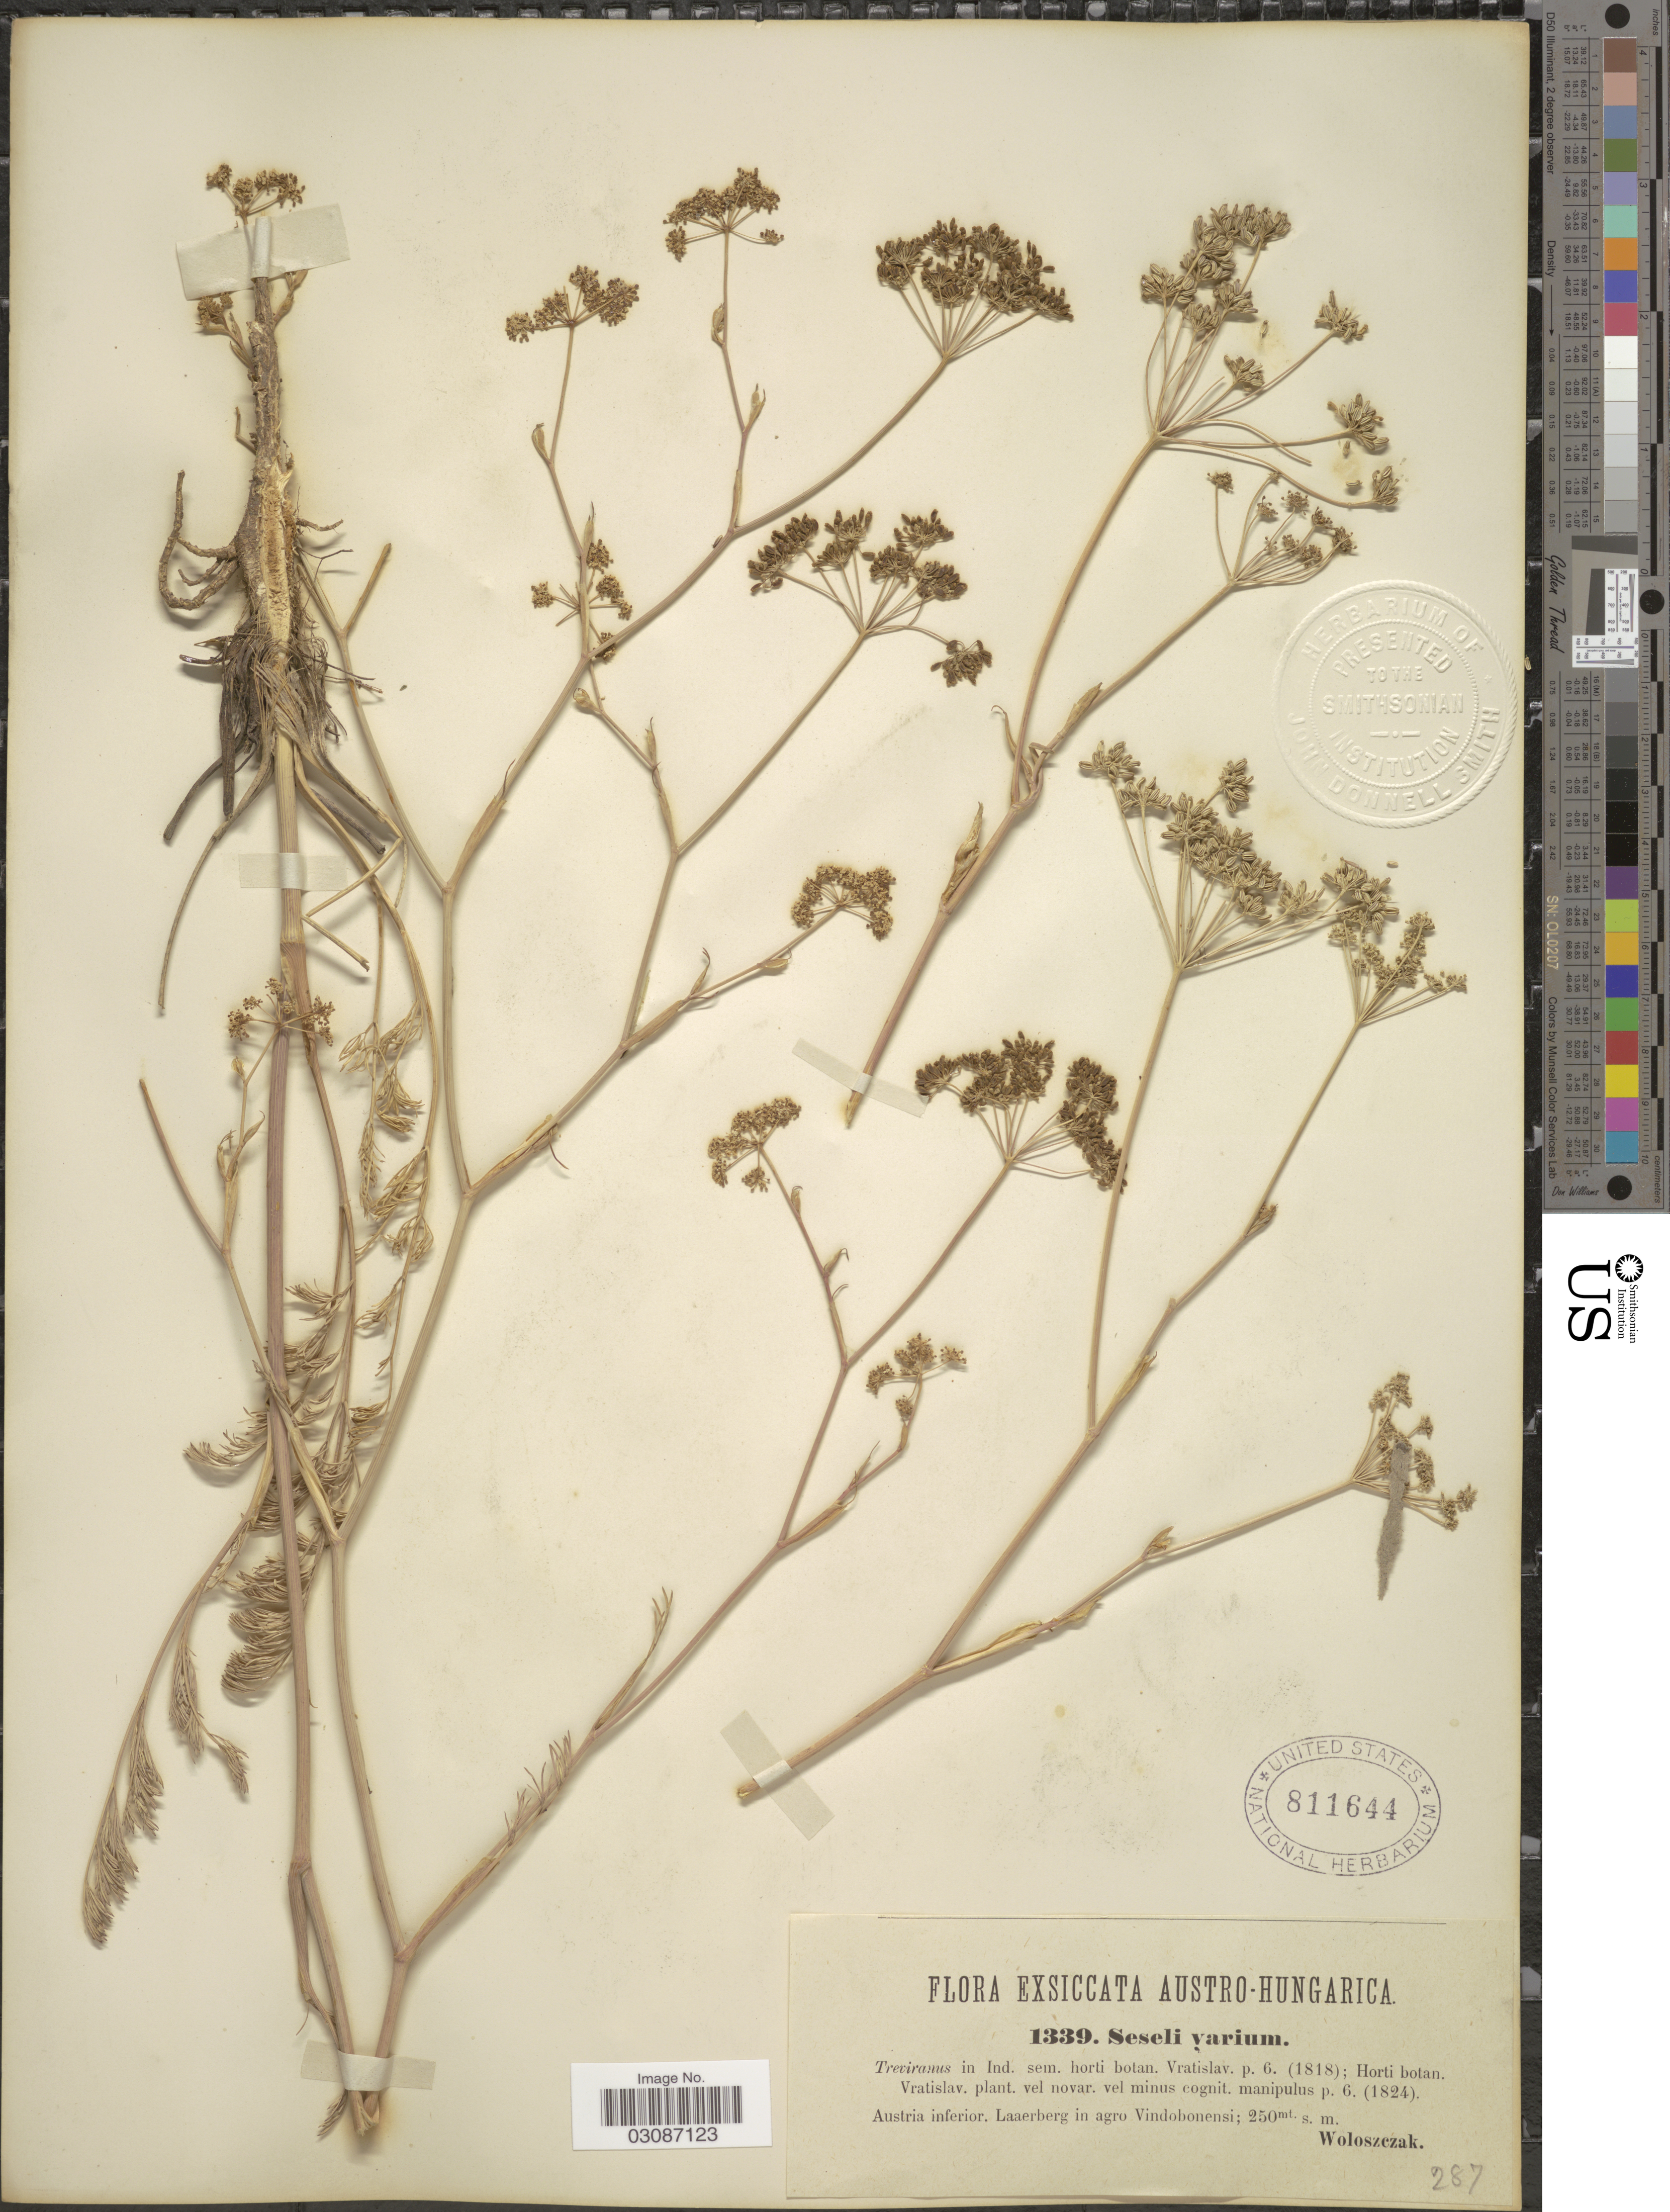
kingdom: Plantae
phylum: Tracheophyta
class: Magnoliopsida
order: Apiales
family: Apiaceae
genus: Seseli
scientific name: Seseli varium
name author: Trevir.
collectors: Woloszczak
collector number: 1339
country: Austria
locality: Austro-Hungarica. Austria inferior. Laaerberg in agro Vindobonensi.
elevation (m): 250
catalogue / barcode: US 811644